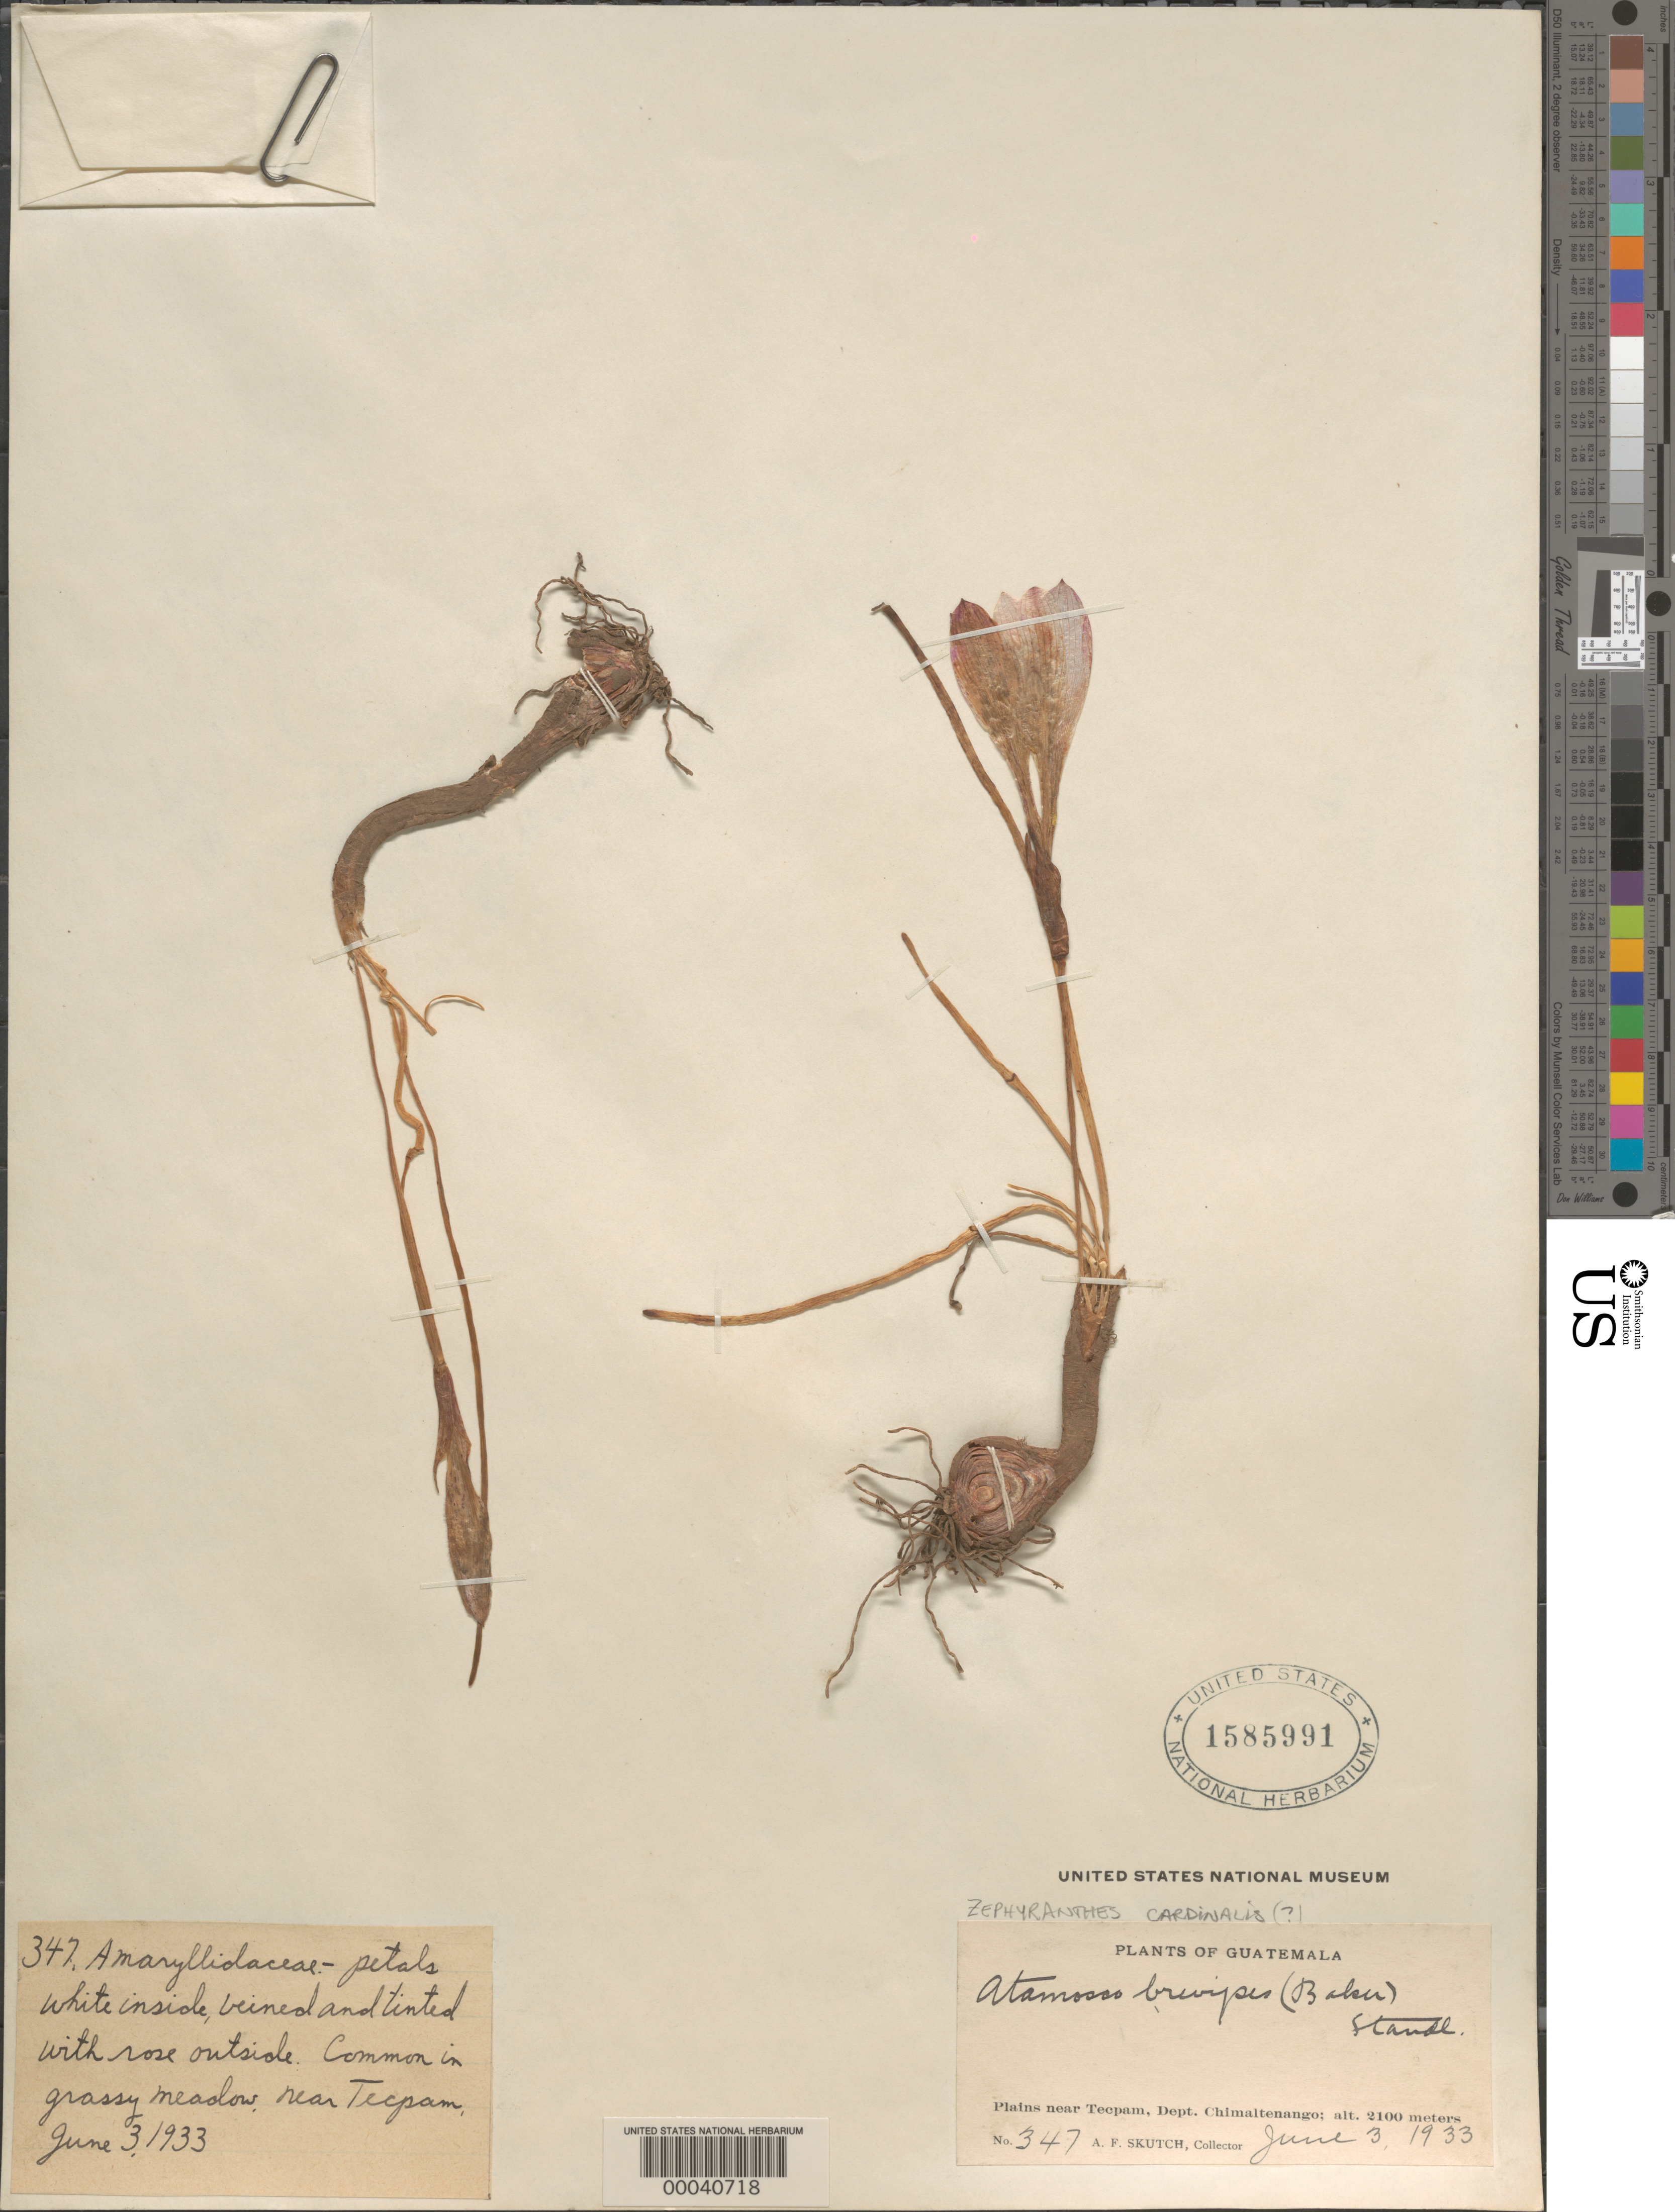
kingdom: Plantae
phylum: Tracheophyta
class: Liliopsida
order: Asparagales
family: Amaryllidaceae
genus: Zephyranthes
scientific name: Zephyranthes cardinalis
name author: C.H. Wright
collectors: A. F. Skutch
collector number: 347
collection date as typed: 03 Jun 1933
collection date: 1933-06-03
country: Guatemala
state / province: Chimaltenango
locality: Near Tecpan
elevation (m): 2100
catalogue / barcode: US 1585991